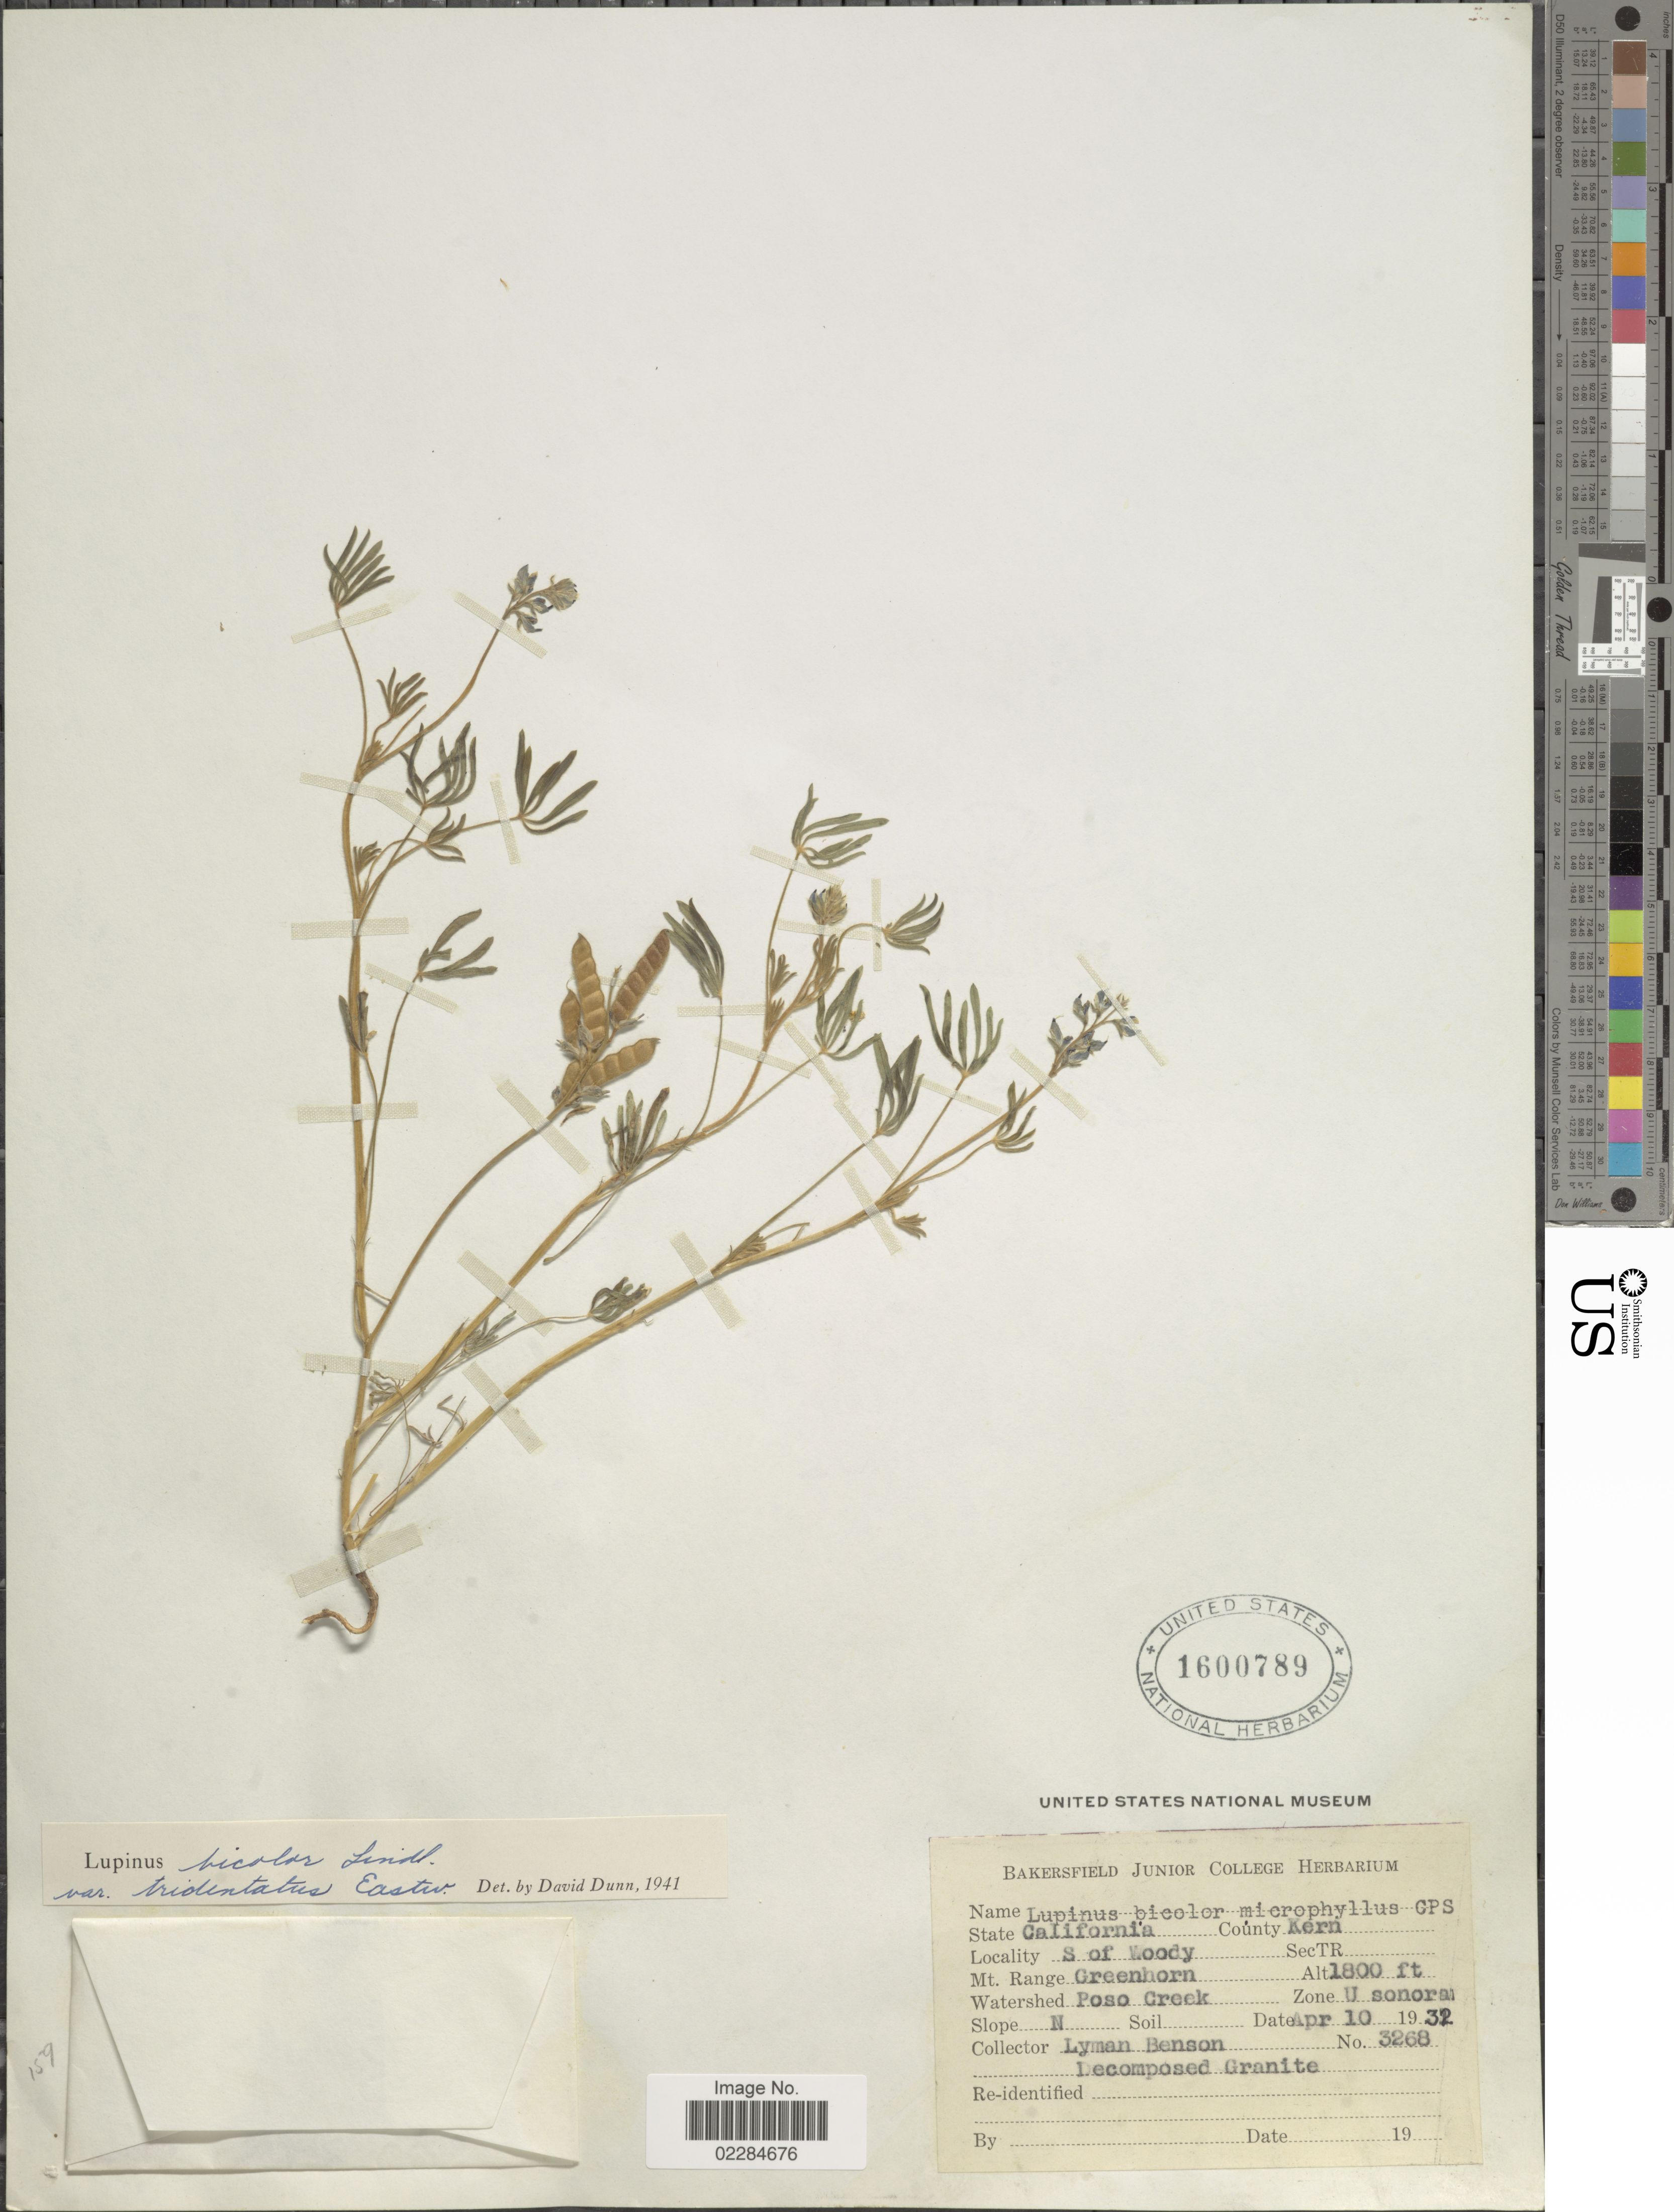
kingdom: Plantae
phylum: Tracheophyta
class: Magnoliopsida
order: Fabales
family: Fabaceae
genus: Lupinus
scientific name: Lupinus bicolor var. tridentatus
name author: Lindl.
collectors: L. D. Benson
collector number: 3268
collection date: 1932-04-10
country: United States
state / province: California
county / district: Kern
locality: County Kern. S. of Woody.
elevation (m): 549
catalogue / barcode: US 1600789